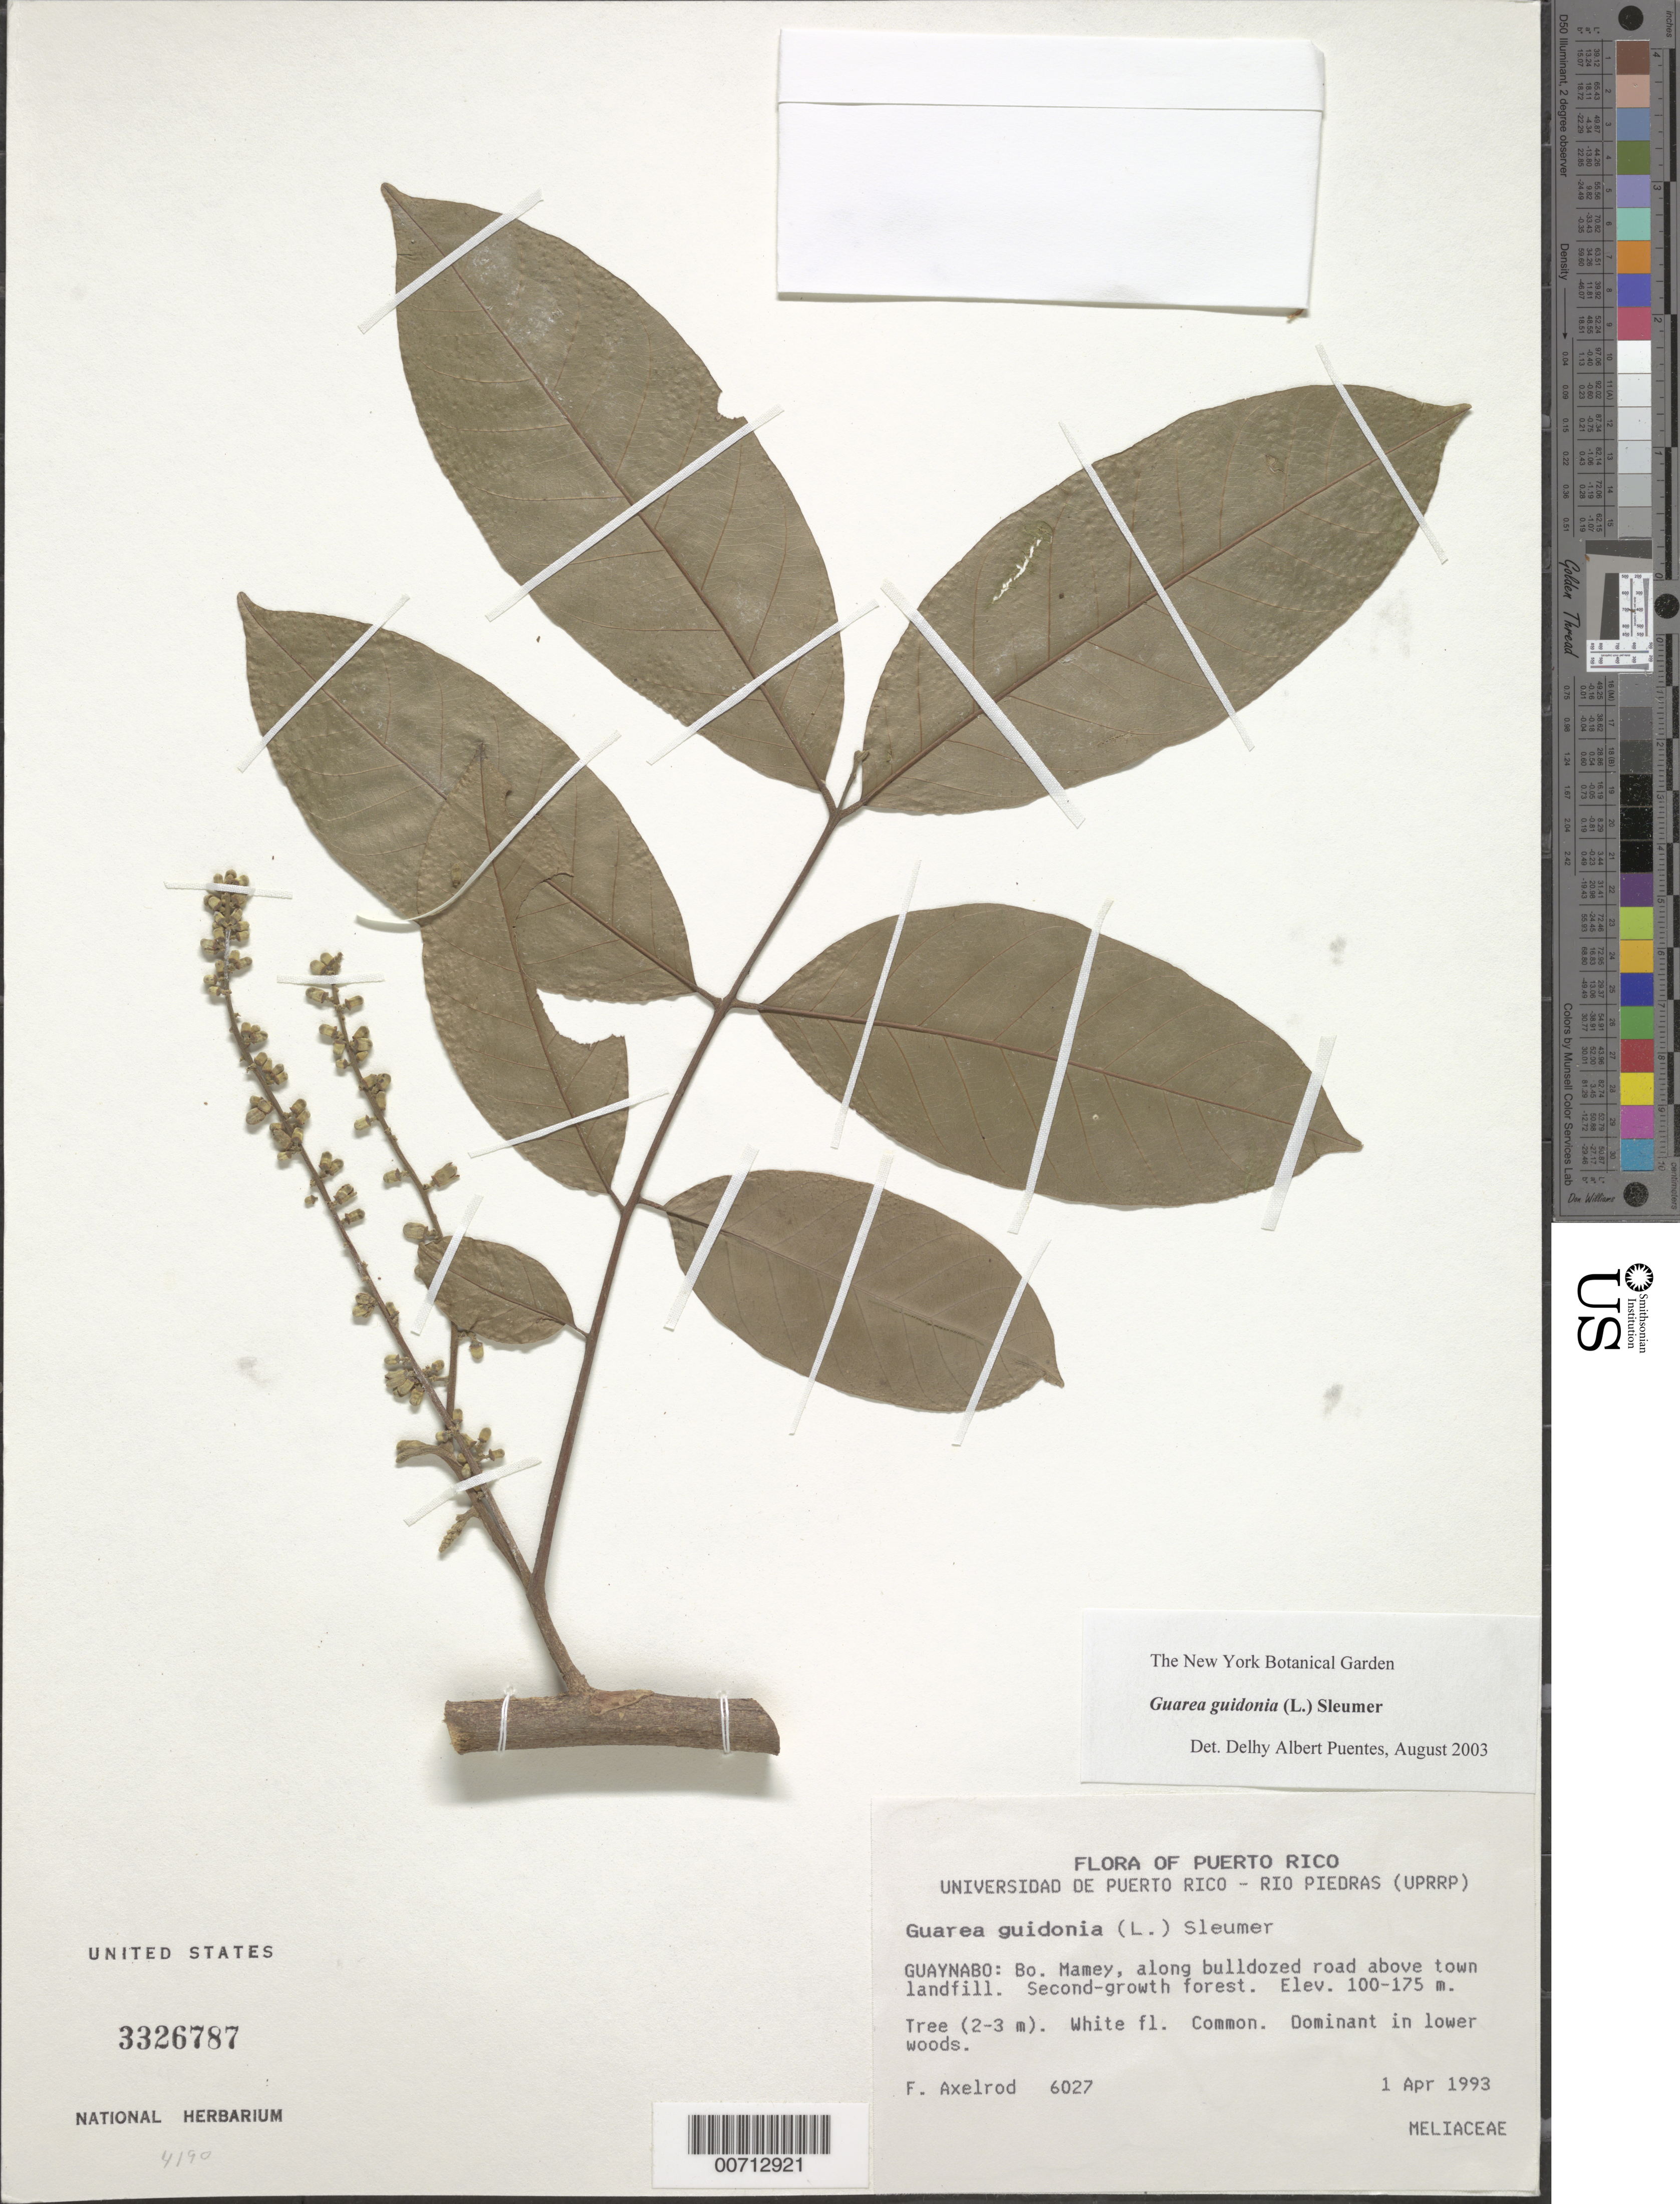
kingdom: Plantae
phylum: Tracheophyta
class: Magnoliopsida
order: Sapindales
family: Meliaceae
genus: Guarea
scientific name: Guarea guidonia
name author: (L.) Sleumer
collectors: F. S. Axelrod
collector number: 6027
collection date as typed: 01 Apr 1993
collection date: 1993-04-01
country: Puerto Rico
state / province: Guaynabo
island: Greater Antilles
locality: Bo. Mamey, along bulldozed road above town landfill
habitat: Second-growth forest; dominant in lower woods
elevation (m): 100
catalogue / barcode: US 3326787